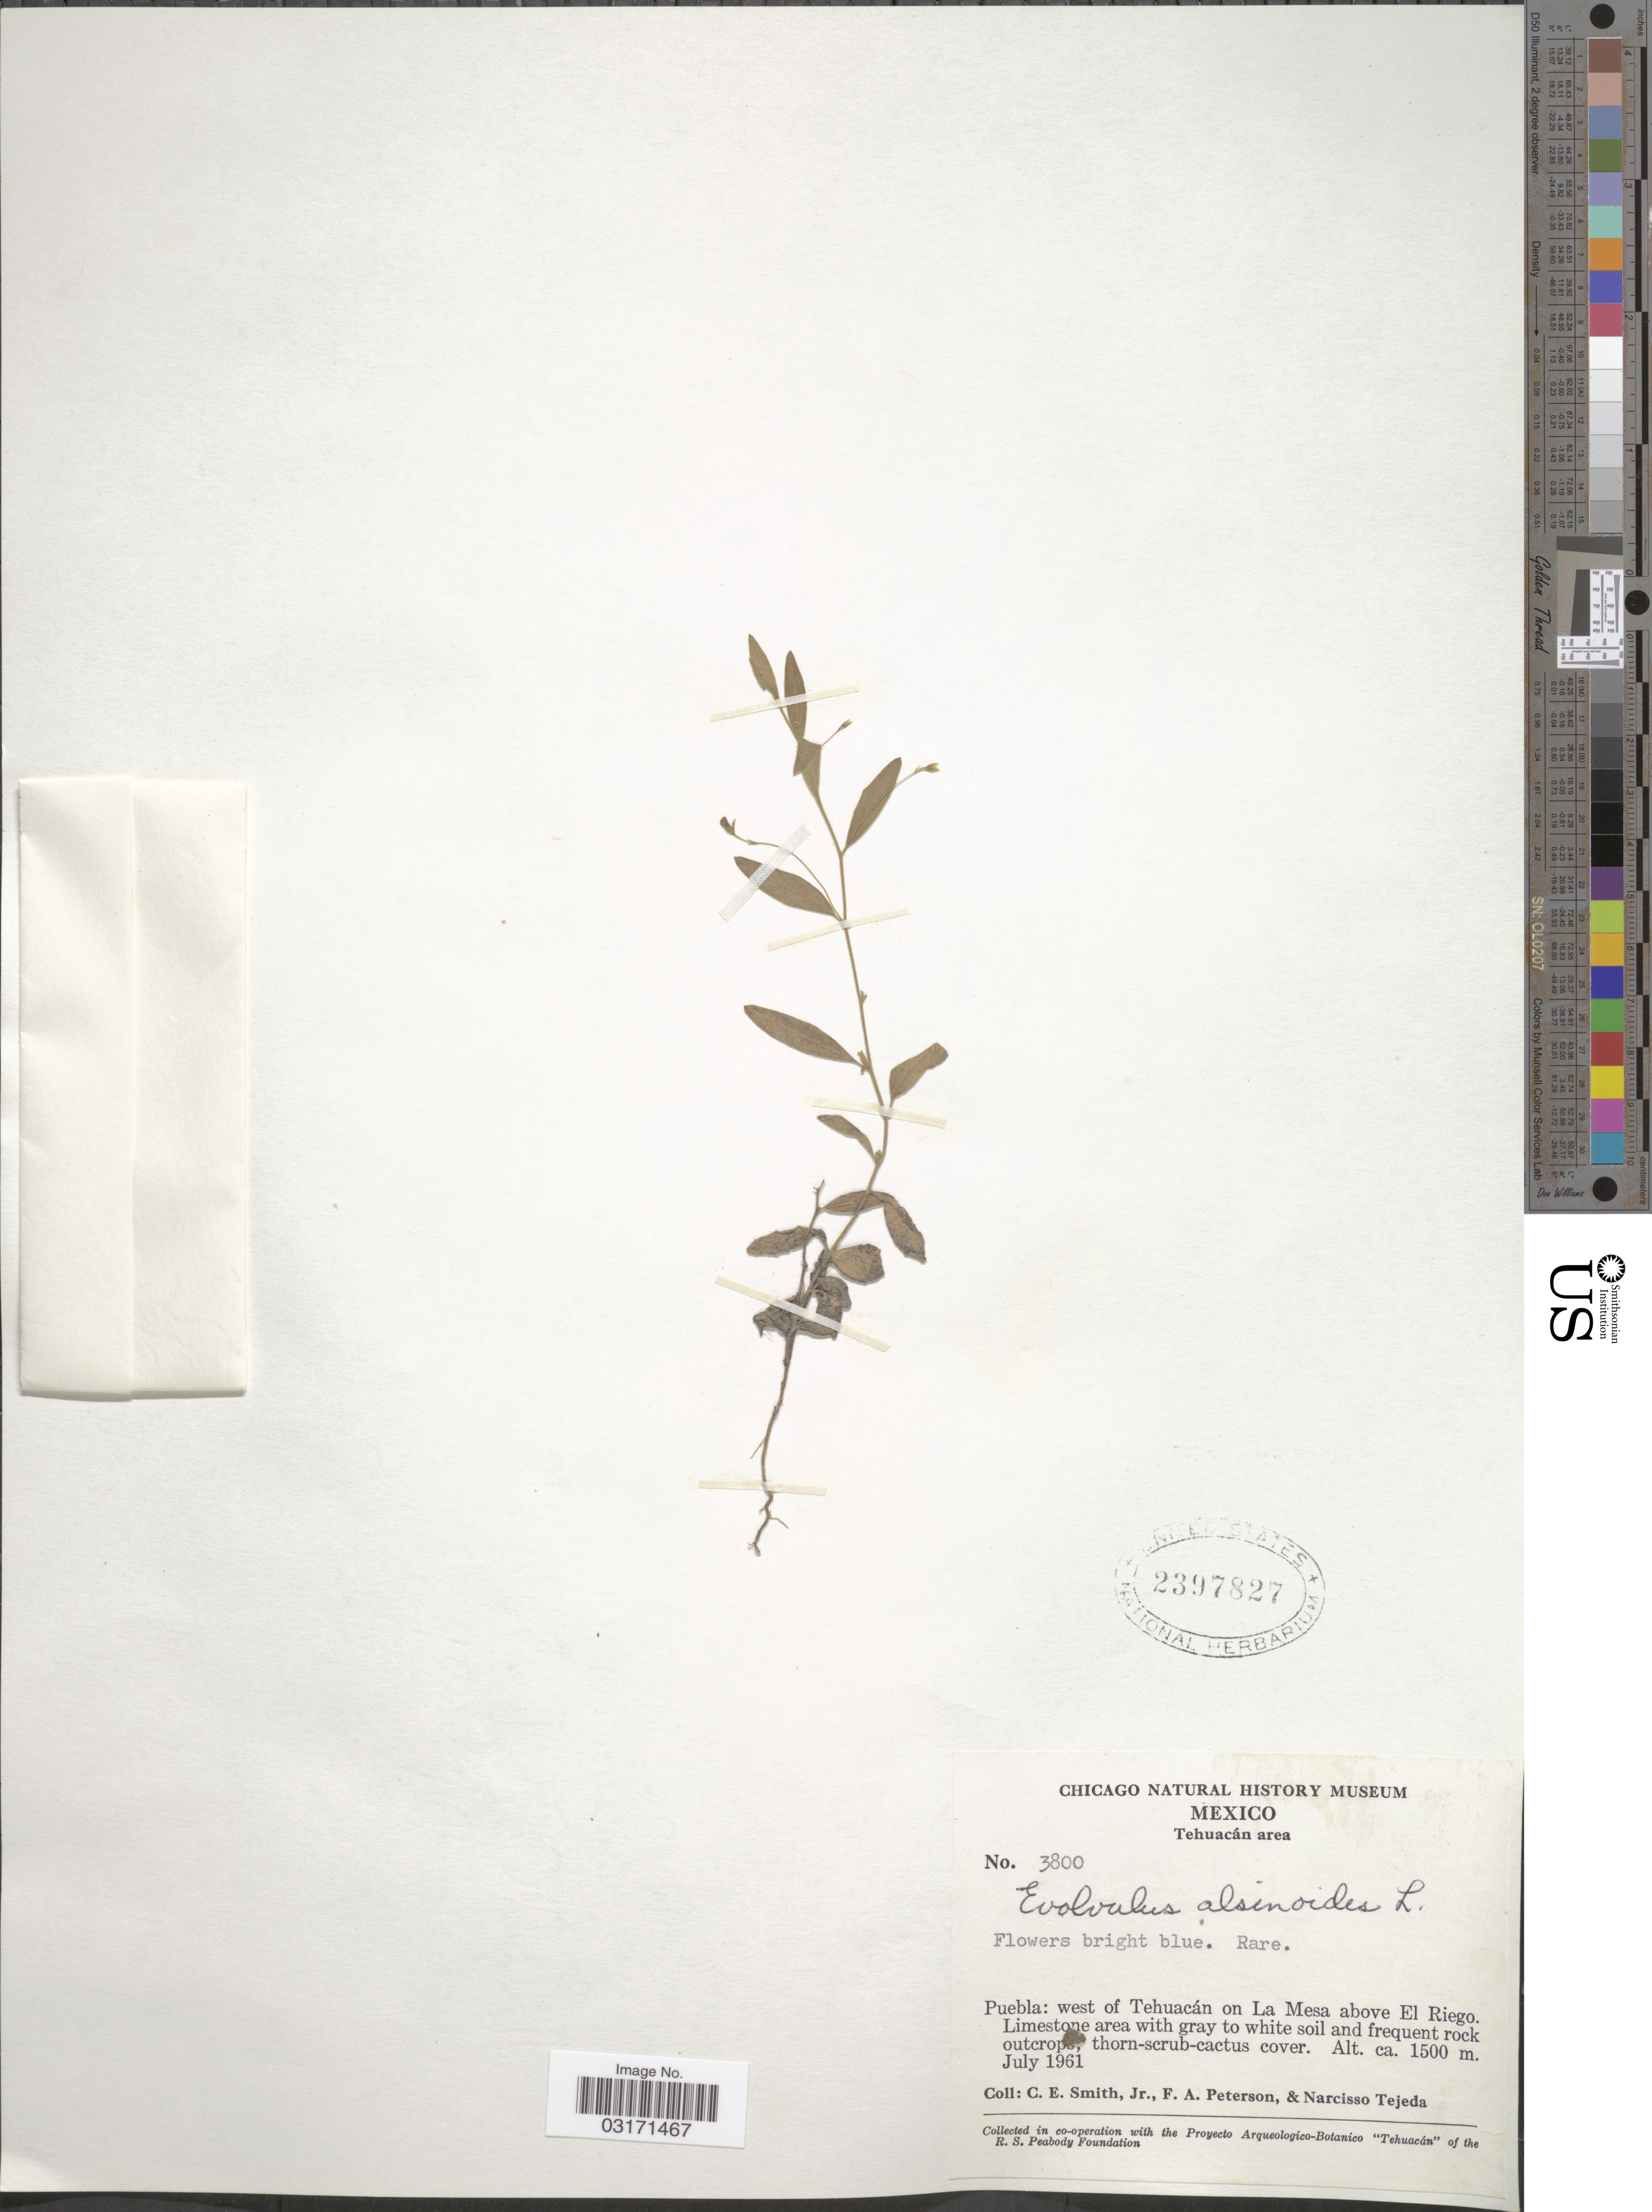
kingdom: Plantae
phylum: Tracheophyta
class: Magnoliopsida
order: Solanales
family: Convolvulaceae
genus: Evolvulus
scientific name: Evolvulus alsinoides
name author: (L.) L.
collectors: C. E. Smith Jr., F. A. Peterson & N. Tejeda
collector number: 3800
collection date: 1961-07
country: Mexico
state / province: Puebla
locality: Tehuacán area, Puebla: west of Tehuacán on La Mesa above El Riego.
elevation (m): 1500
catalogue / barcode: US 2397827